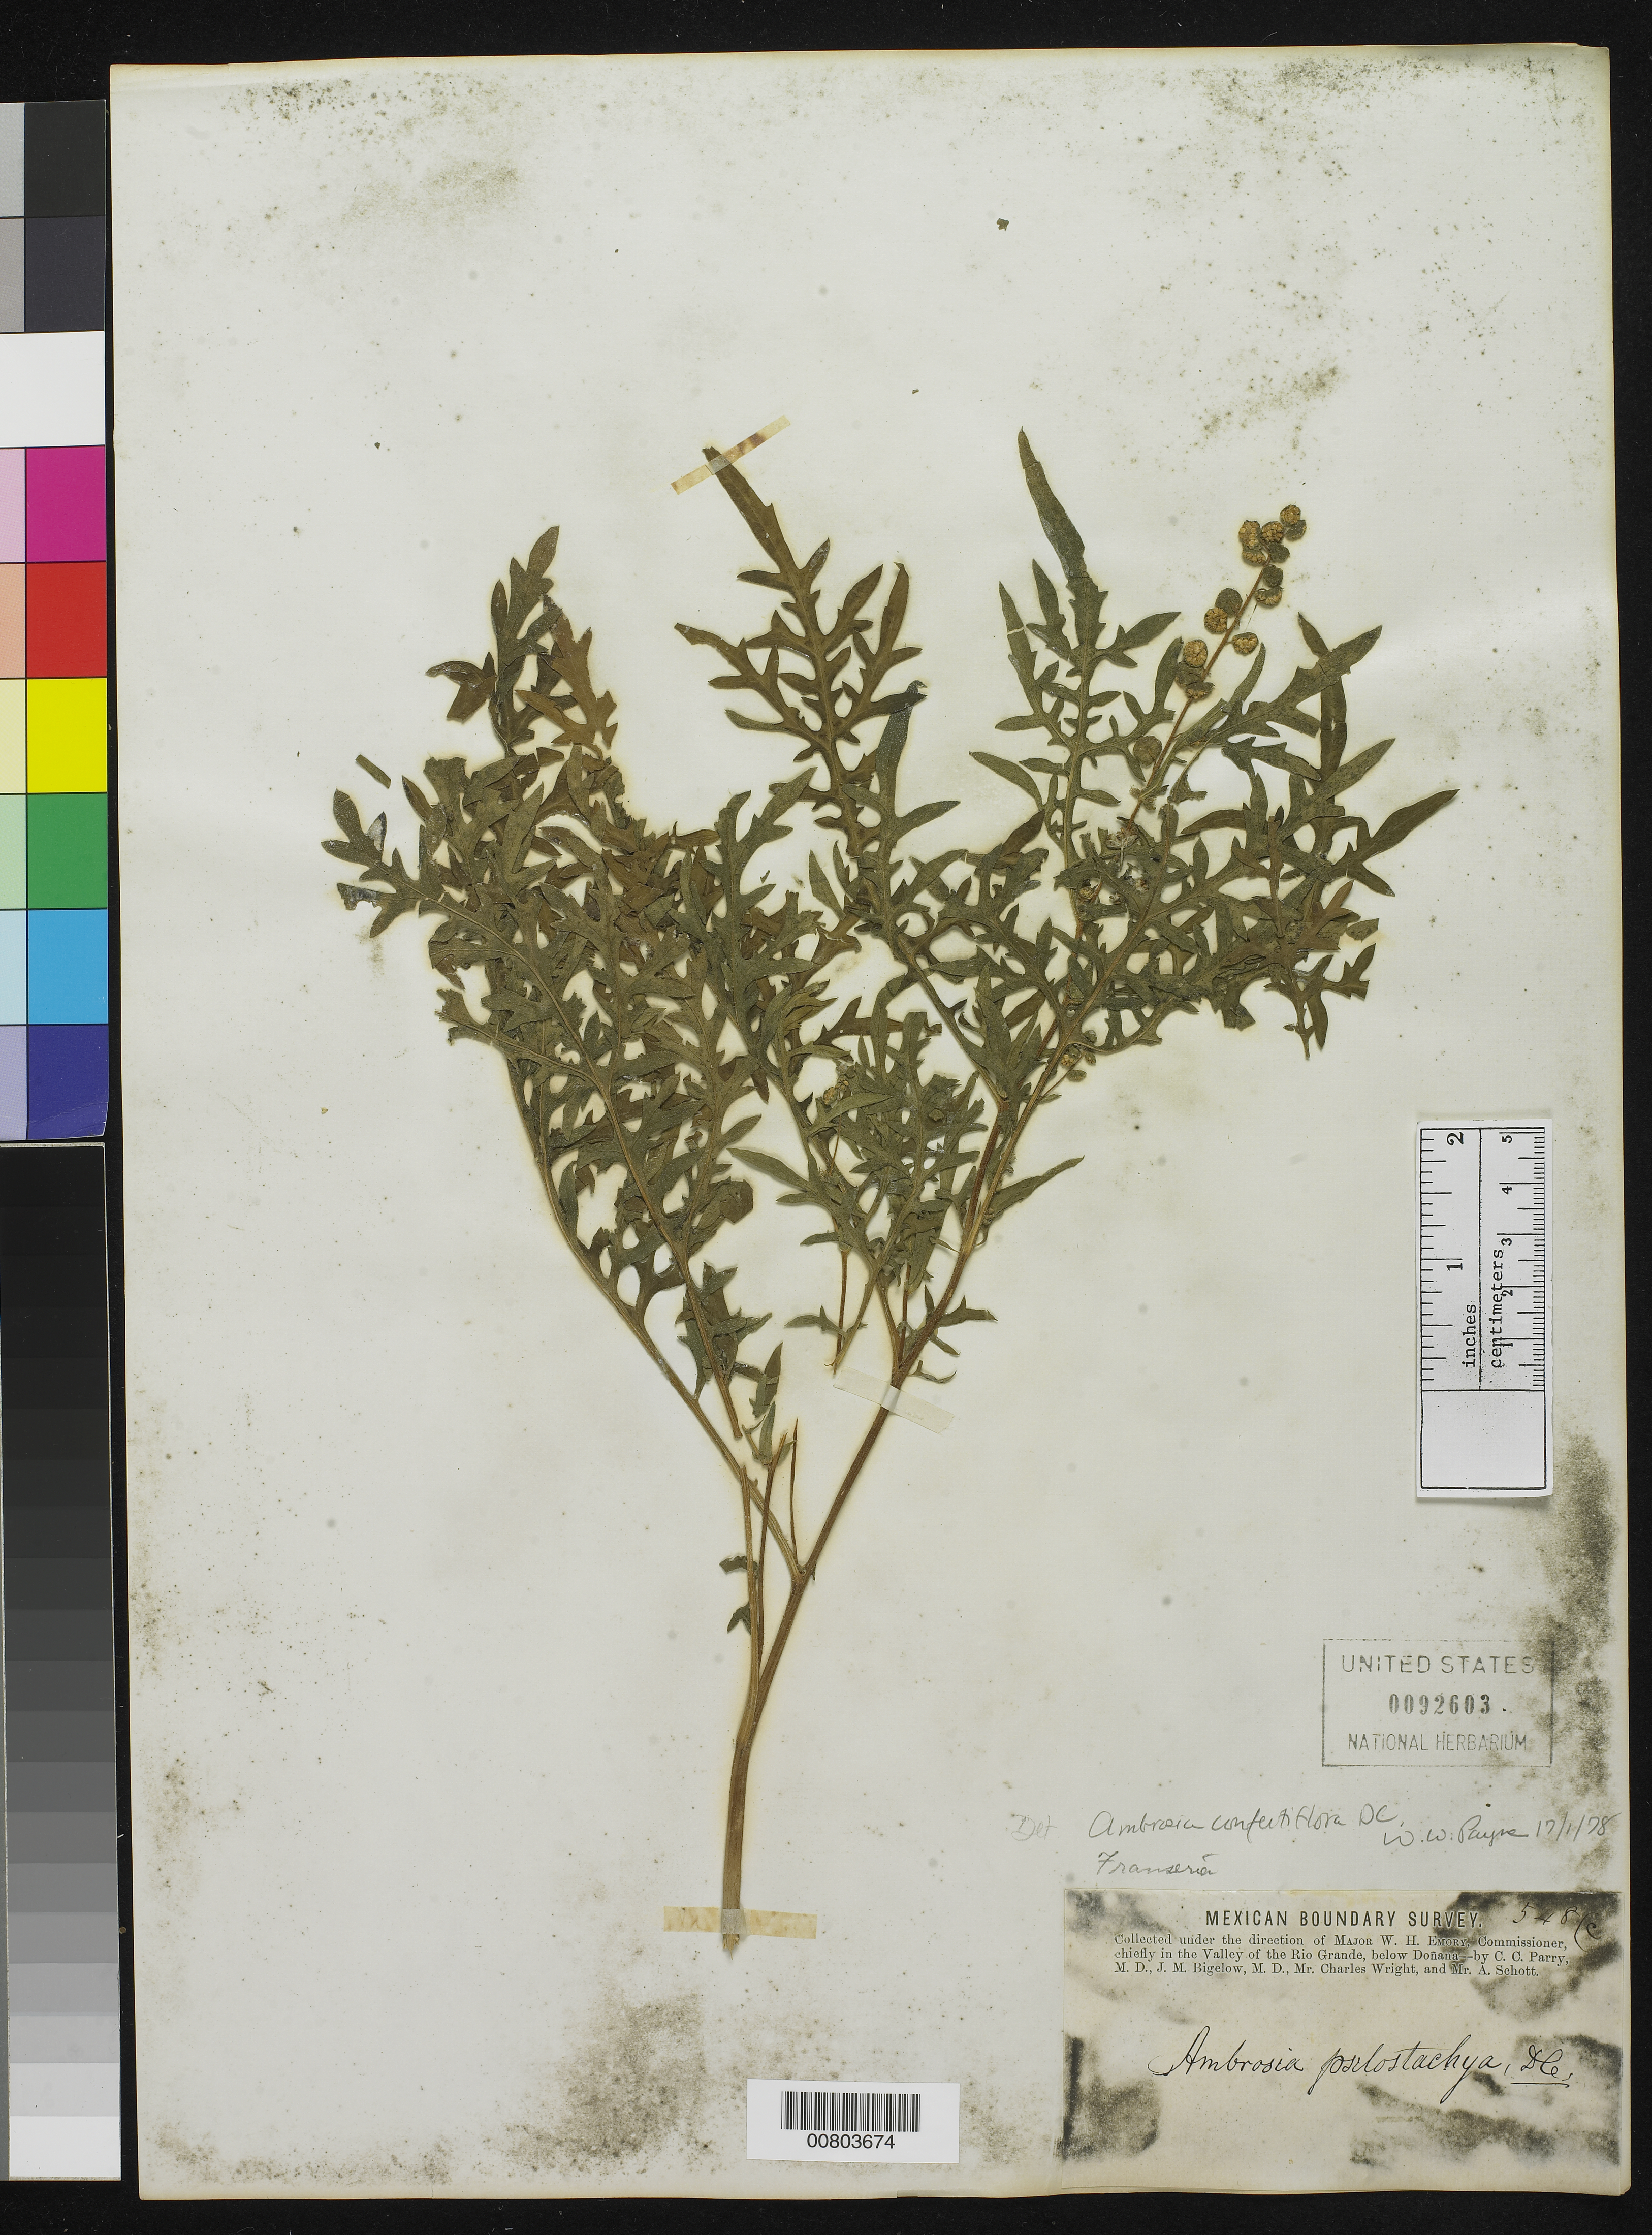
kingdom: Plantae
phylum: Tracheophyta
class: Magnoliopsida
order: Asterales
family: Asteraceae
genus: Ambrosia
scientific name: Ambrosia confertiflora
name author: DC.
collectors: C. C. Parry, J. M. Bigelow, C. Wright & A. C. V. Schott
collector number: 548 c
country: United States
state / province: New Mexico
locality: Valley of the Rio Grande, below Doñana, New Mexico.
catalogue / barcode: US 92603